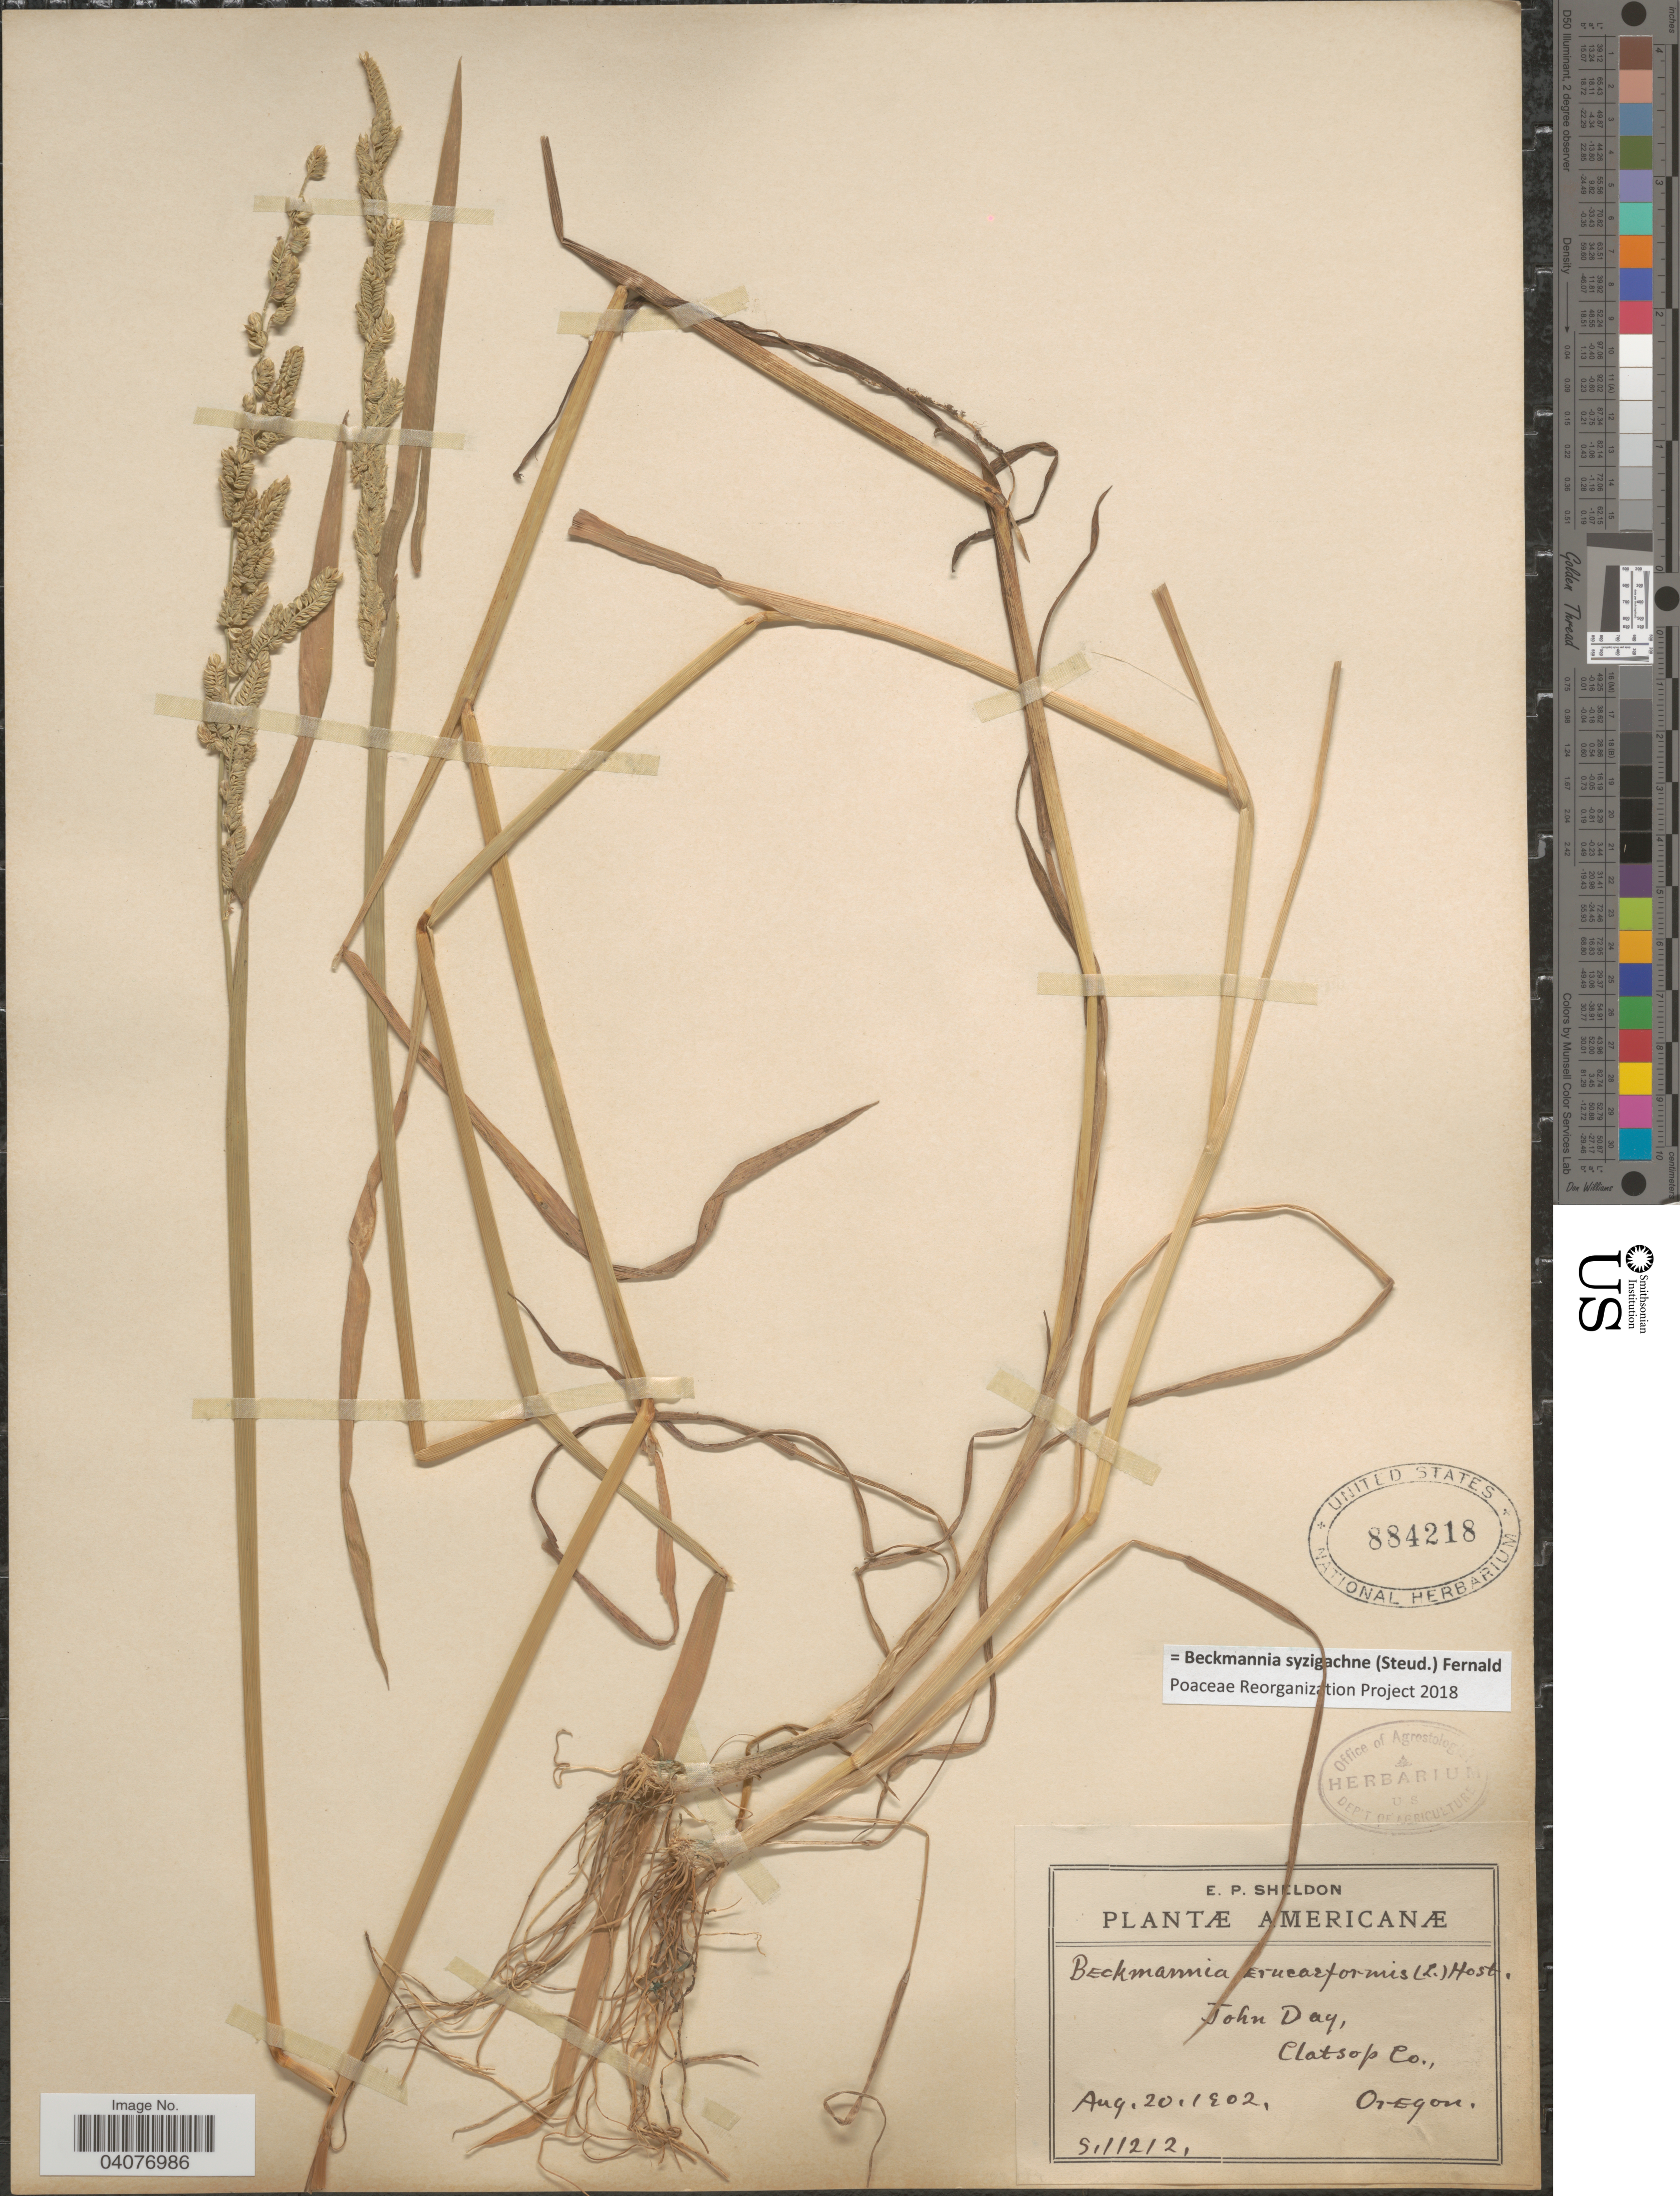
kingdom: Plantae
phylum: Tracheophyta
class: Liliopsida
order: Poales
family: Poaceae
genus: Beckmannia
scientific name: Beckmannia syzigachne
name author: (Steud.) Fernald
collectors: E. P. Sheldon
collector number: S.11212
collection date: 1902-08-20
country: United States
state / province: Oregon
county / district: Clatsop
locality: John Day, Clatsop Co.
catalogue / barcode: US 884218